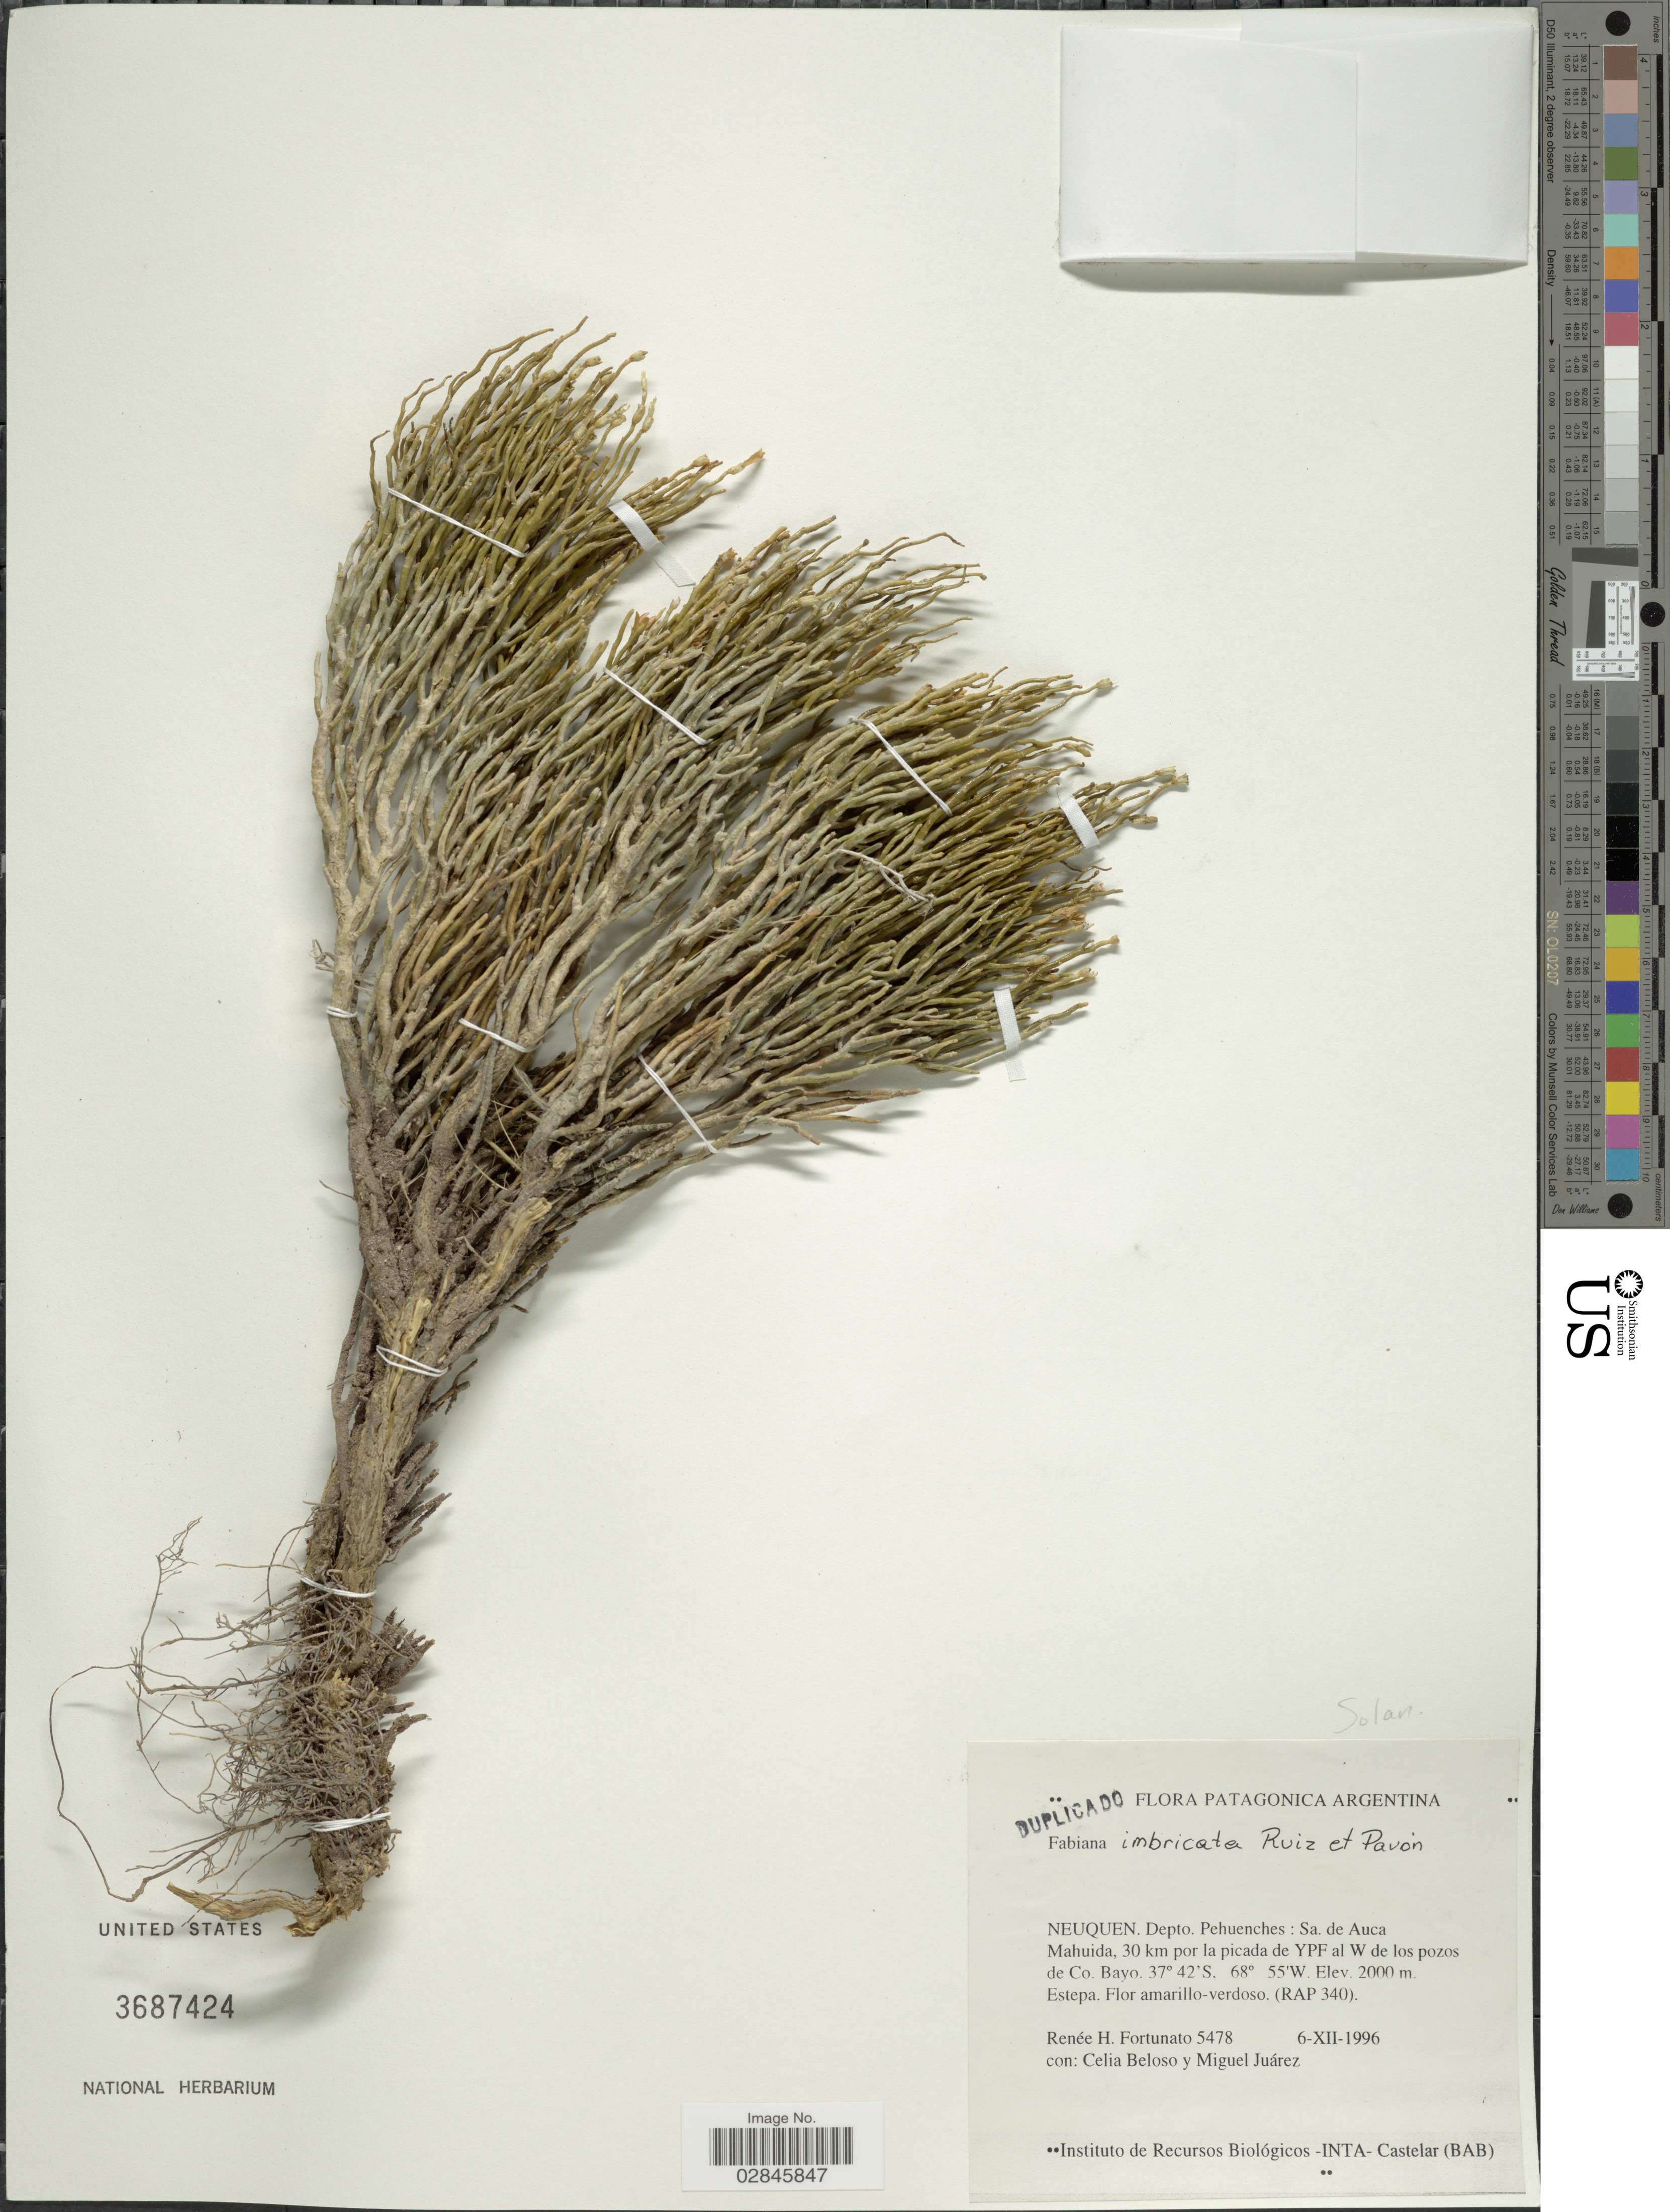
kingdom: Plantae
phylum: Tracheophyta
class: Magnoliopsida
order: Solanales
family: Solanaceae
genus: Fabiana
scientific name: Fabiana imbricata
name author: Ruiz & Pav.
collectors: R. H. Fortunato, C. Beloso & M. Juarez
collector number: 5478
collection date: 1996-12-06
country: Argentina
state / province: Neuquen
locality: Depto. Pehuenches: Sa. de Auca Mahuida, 30 km por la picada de YPF al W de los pozos de Co. Bayo.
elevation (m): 2000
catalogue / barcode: US 3687424